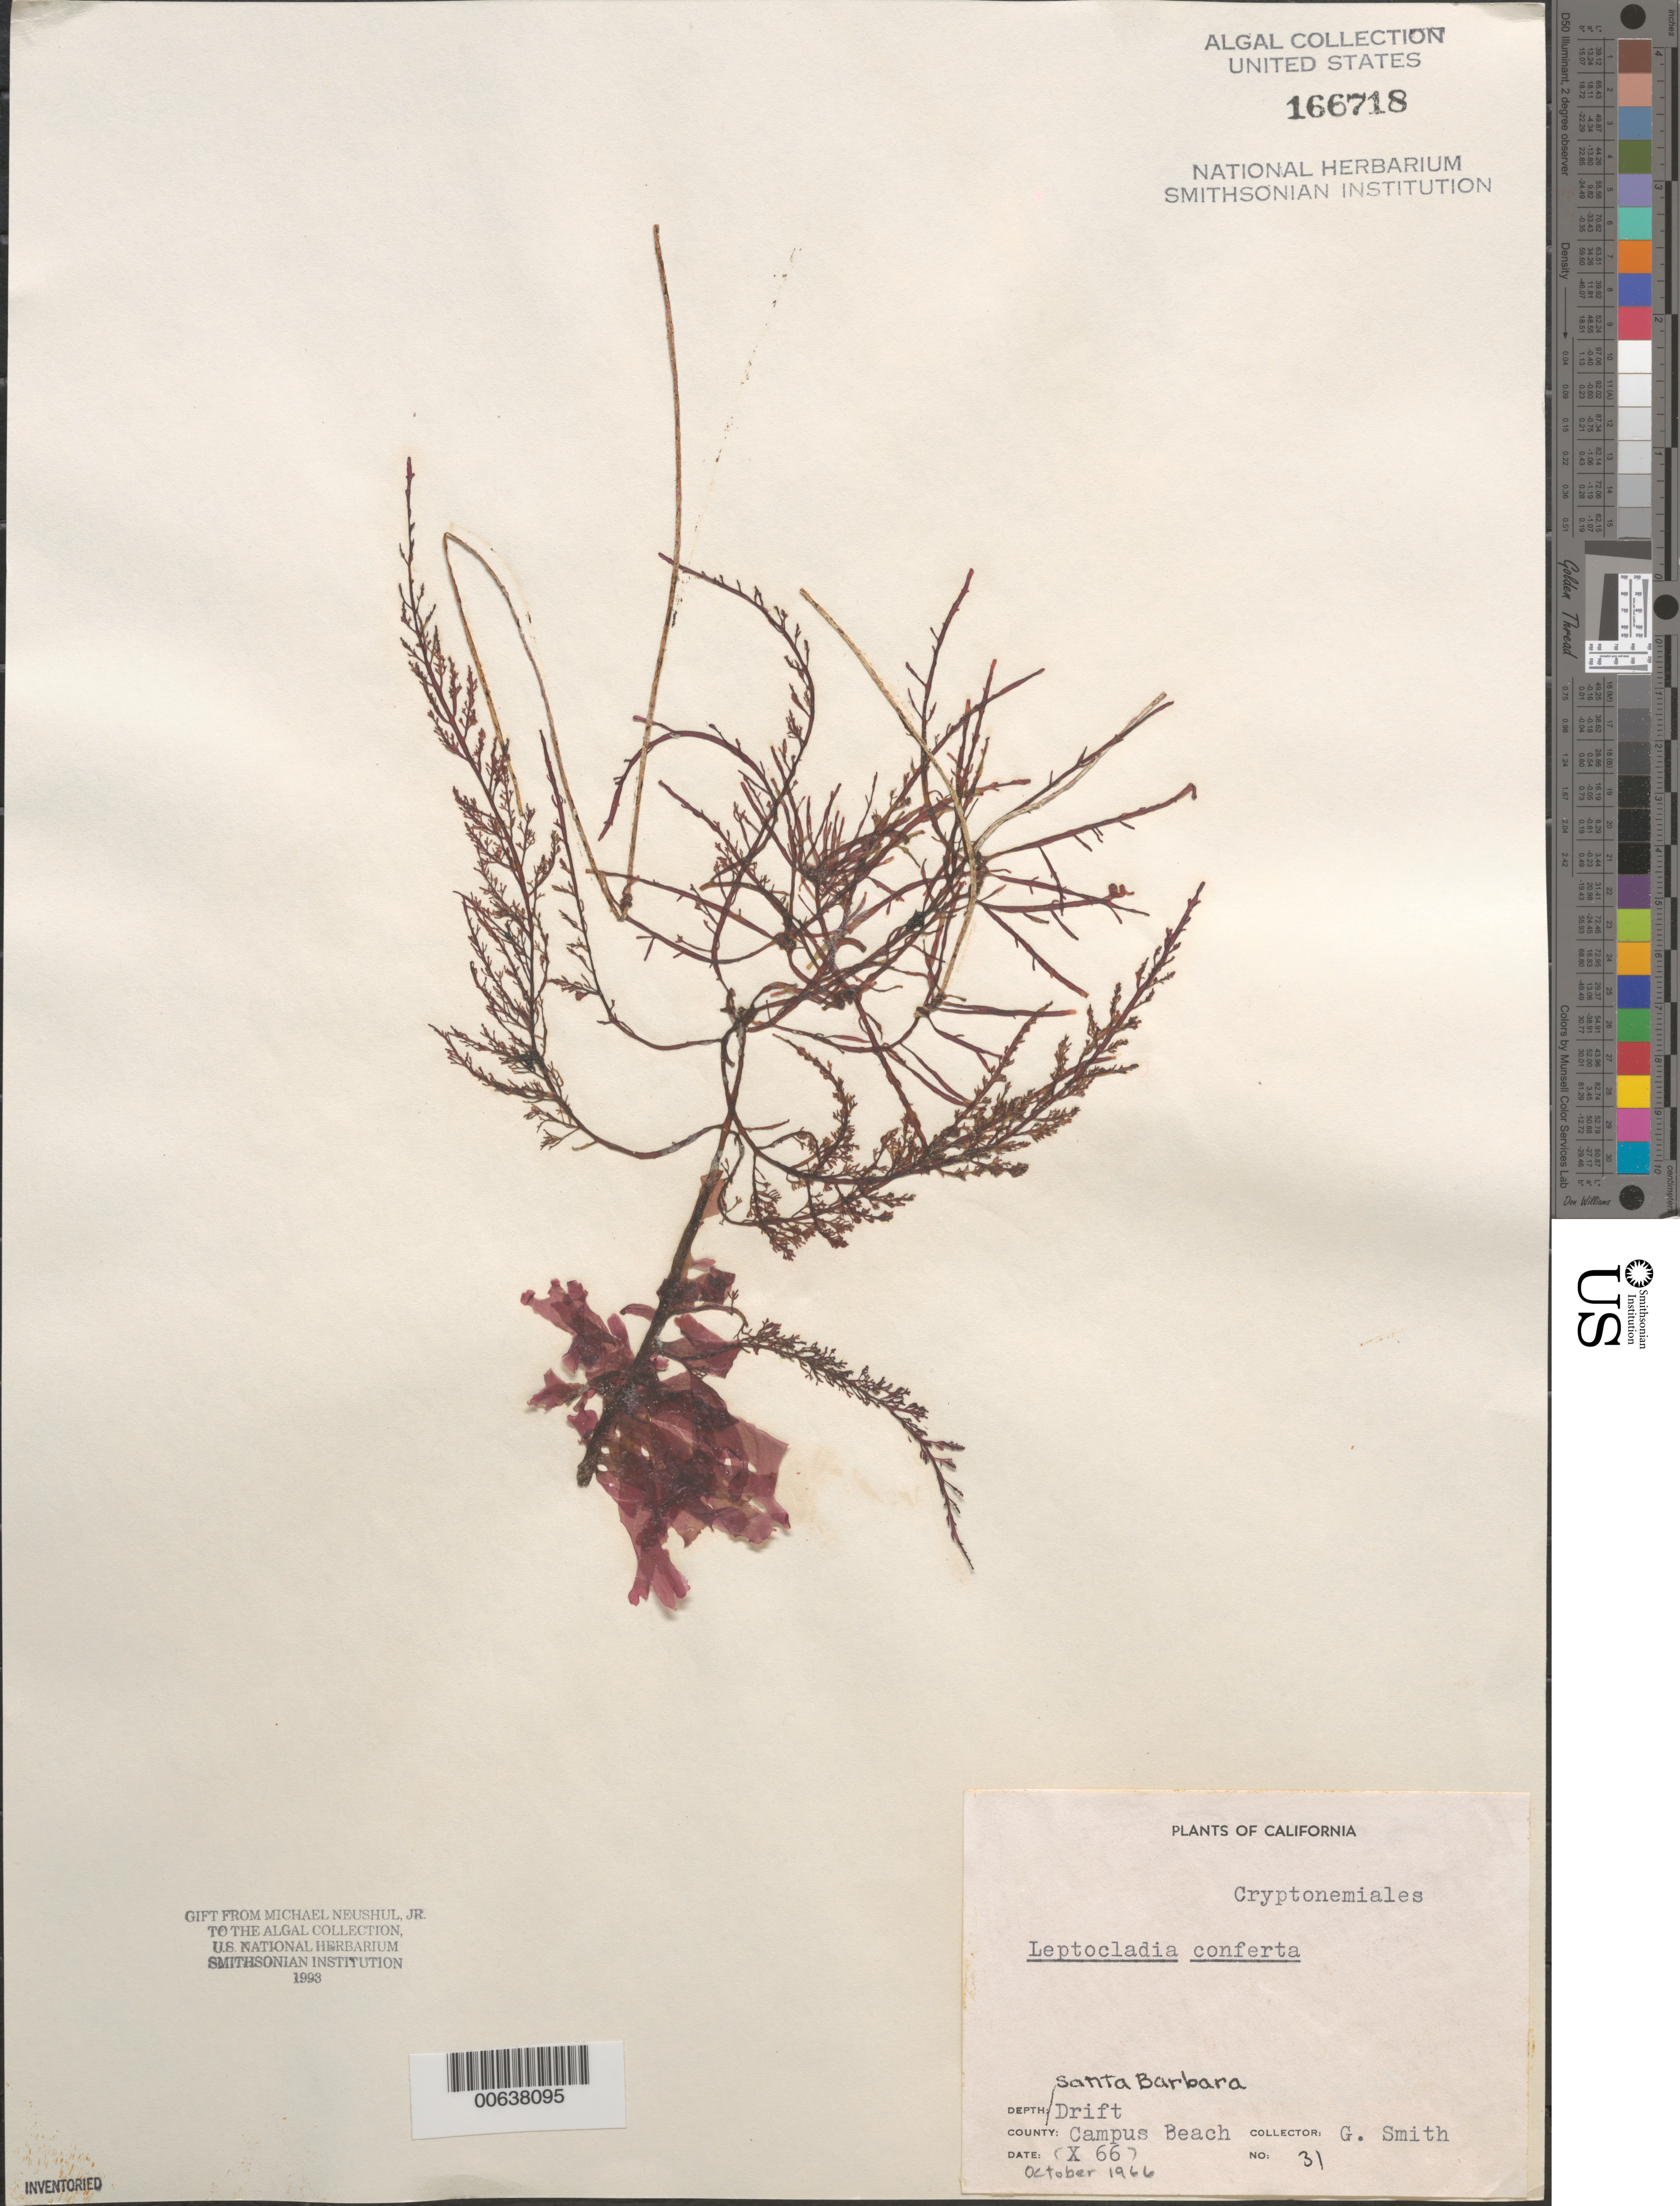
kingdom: Plantae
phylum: Rhodophyta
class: Florideophyceae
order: Gigartinales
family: Dumontiaceae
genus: Leptocladia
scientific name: Leptocladia conferta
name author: Setch.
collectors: G. Smith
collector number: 31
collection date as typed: Oct 1966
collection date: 1966-10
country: United States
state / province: California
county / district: Santa Barbara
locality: Campus Beach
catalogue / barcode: US 166718